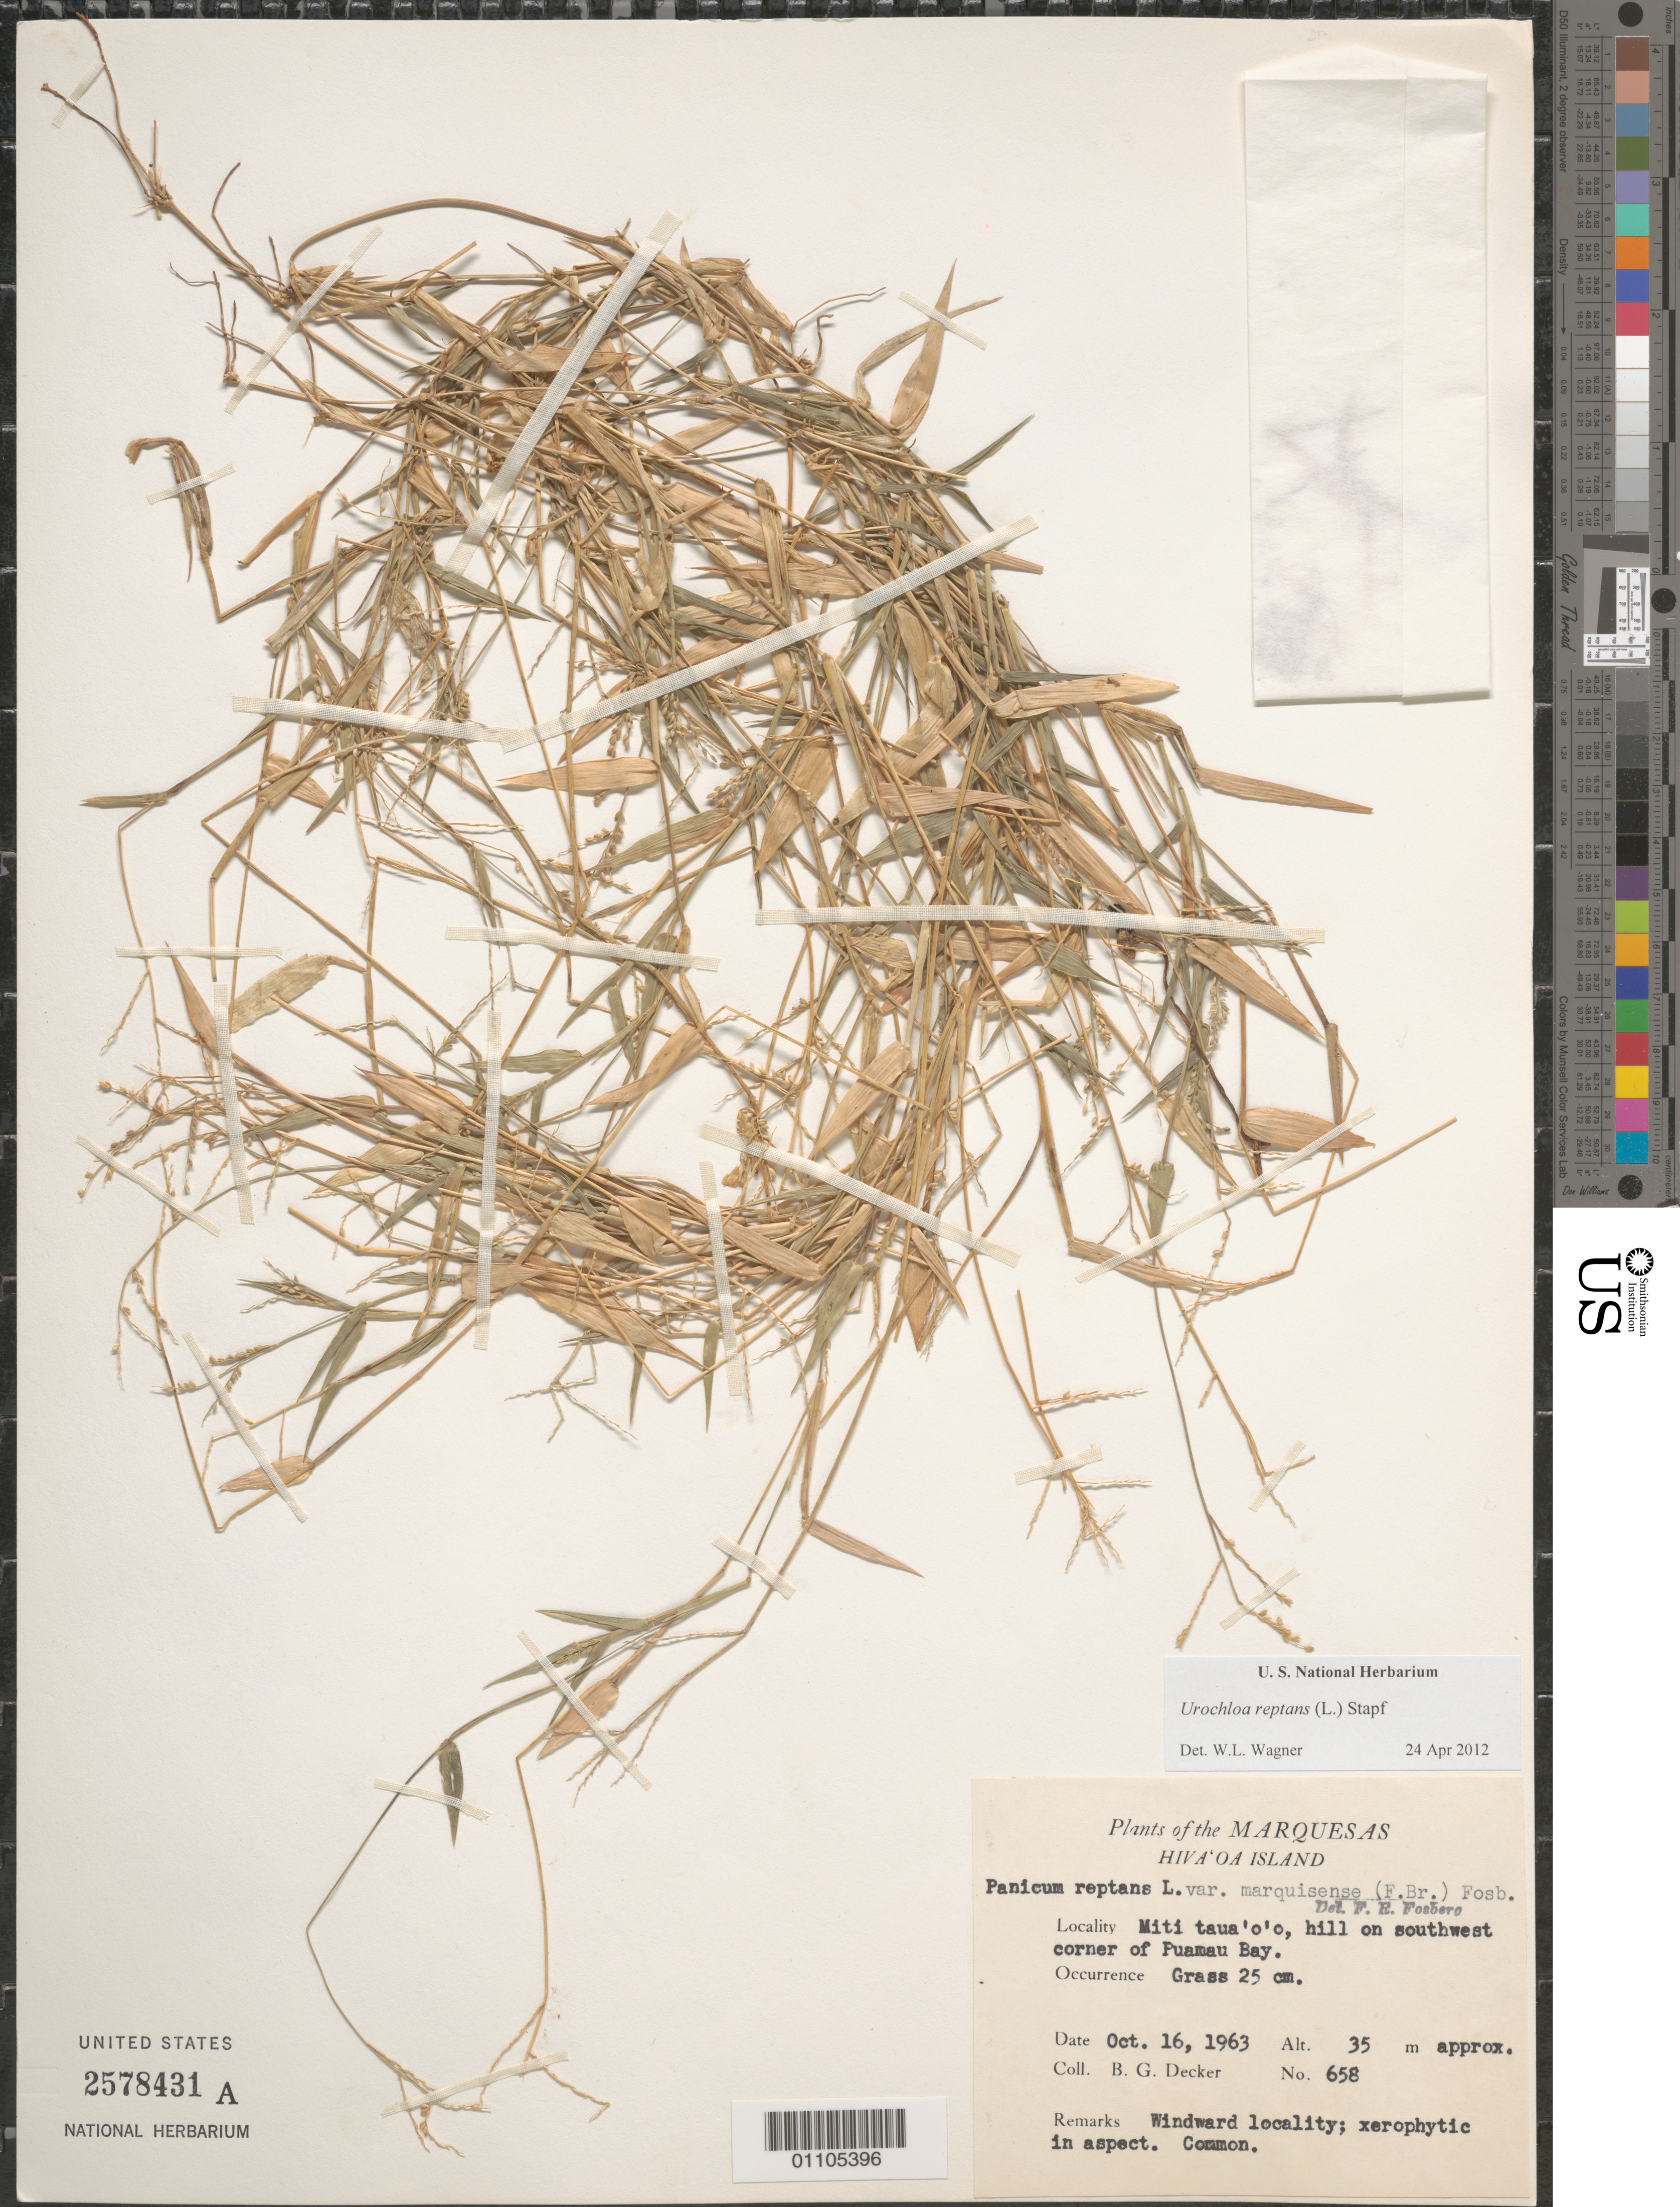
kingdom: Plantae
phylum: Tracheophyta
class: Liliopsida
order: Poales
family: Poaceae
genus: Urochloa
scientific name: Urochloa reptans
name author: (L.) Stapf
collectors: B. G. Decker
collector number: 658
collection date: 1963-10-16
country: French Polynesia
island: Hiva Oa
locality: Miti taua'o'o, hill on SW corner of Puamau Bay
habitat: Windward, xerophytic locality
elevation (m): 35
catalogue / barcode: US 2578431A